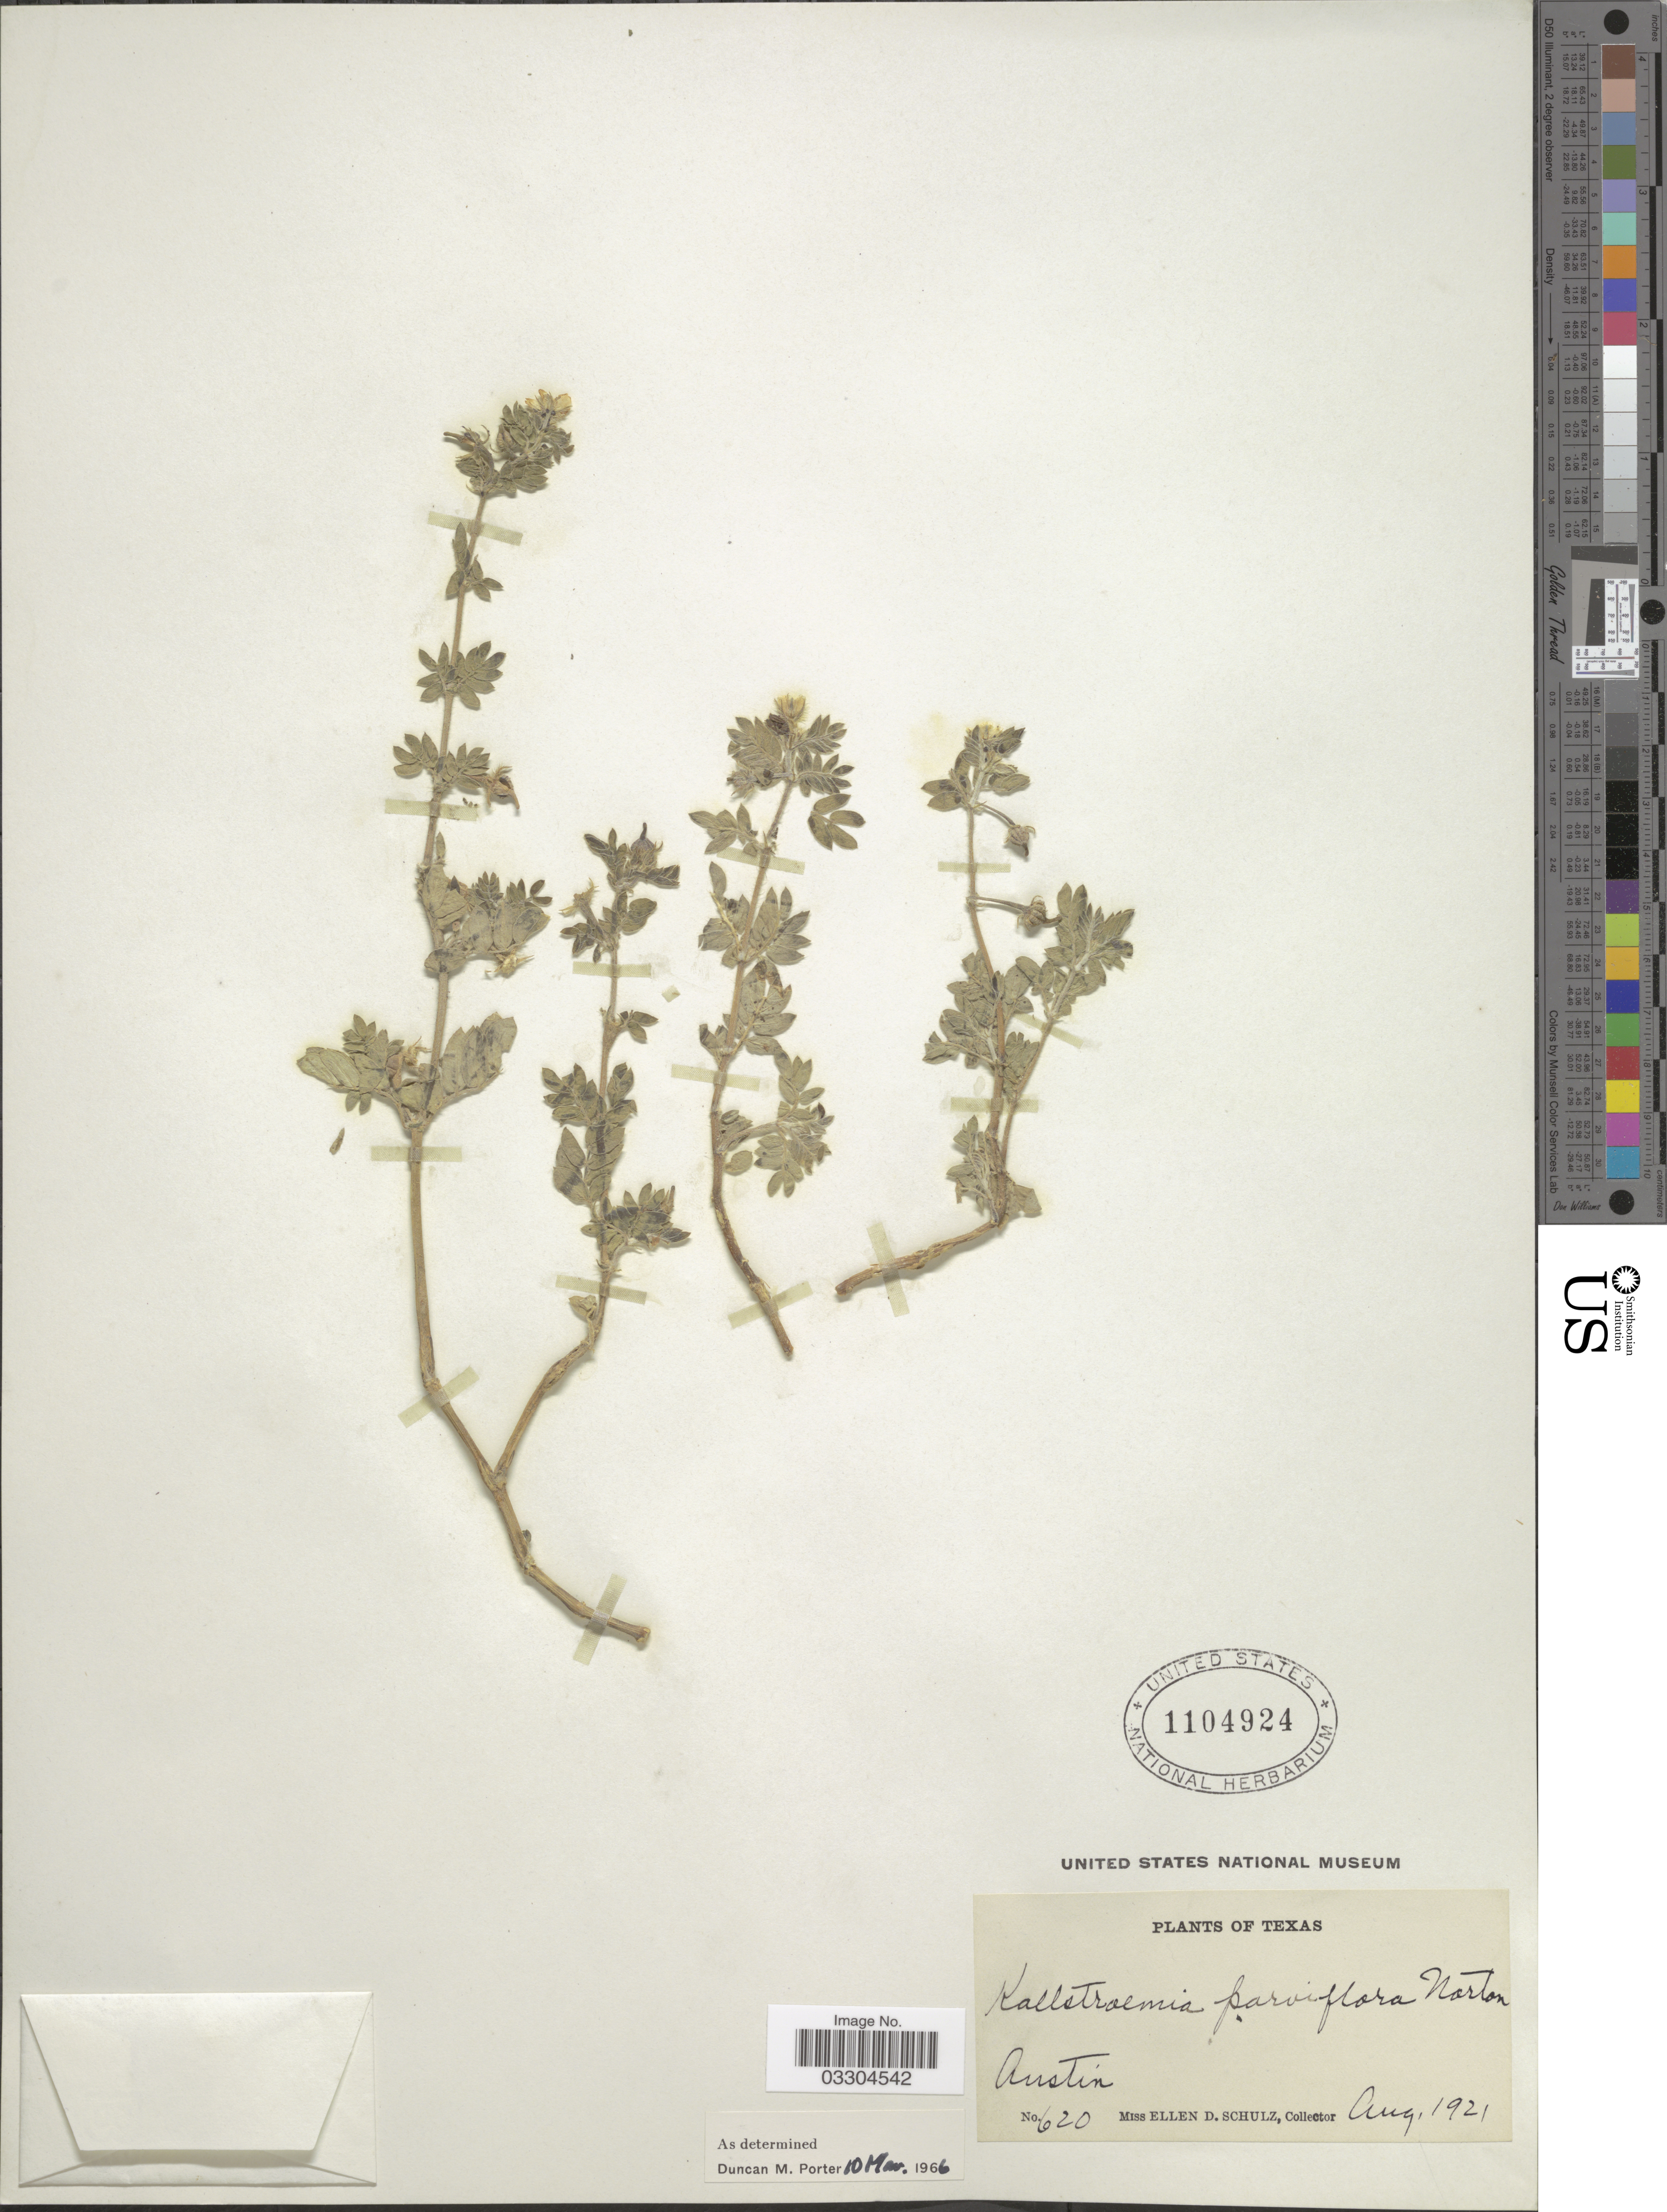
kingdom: Plantae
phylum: Tracheophyta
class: Magnoliopsida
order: Zygophyllales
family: Zygophyllaceae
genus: Kallstroemia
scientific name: Kallstroemia parviflora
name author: Norton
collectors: E. D. Schulz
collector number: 620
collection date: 1921-08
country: United States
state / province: Texas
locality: Austin.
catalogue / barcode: US 1104924